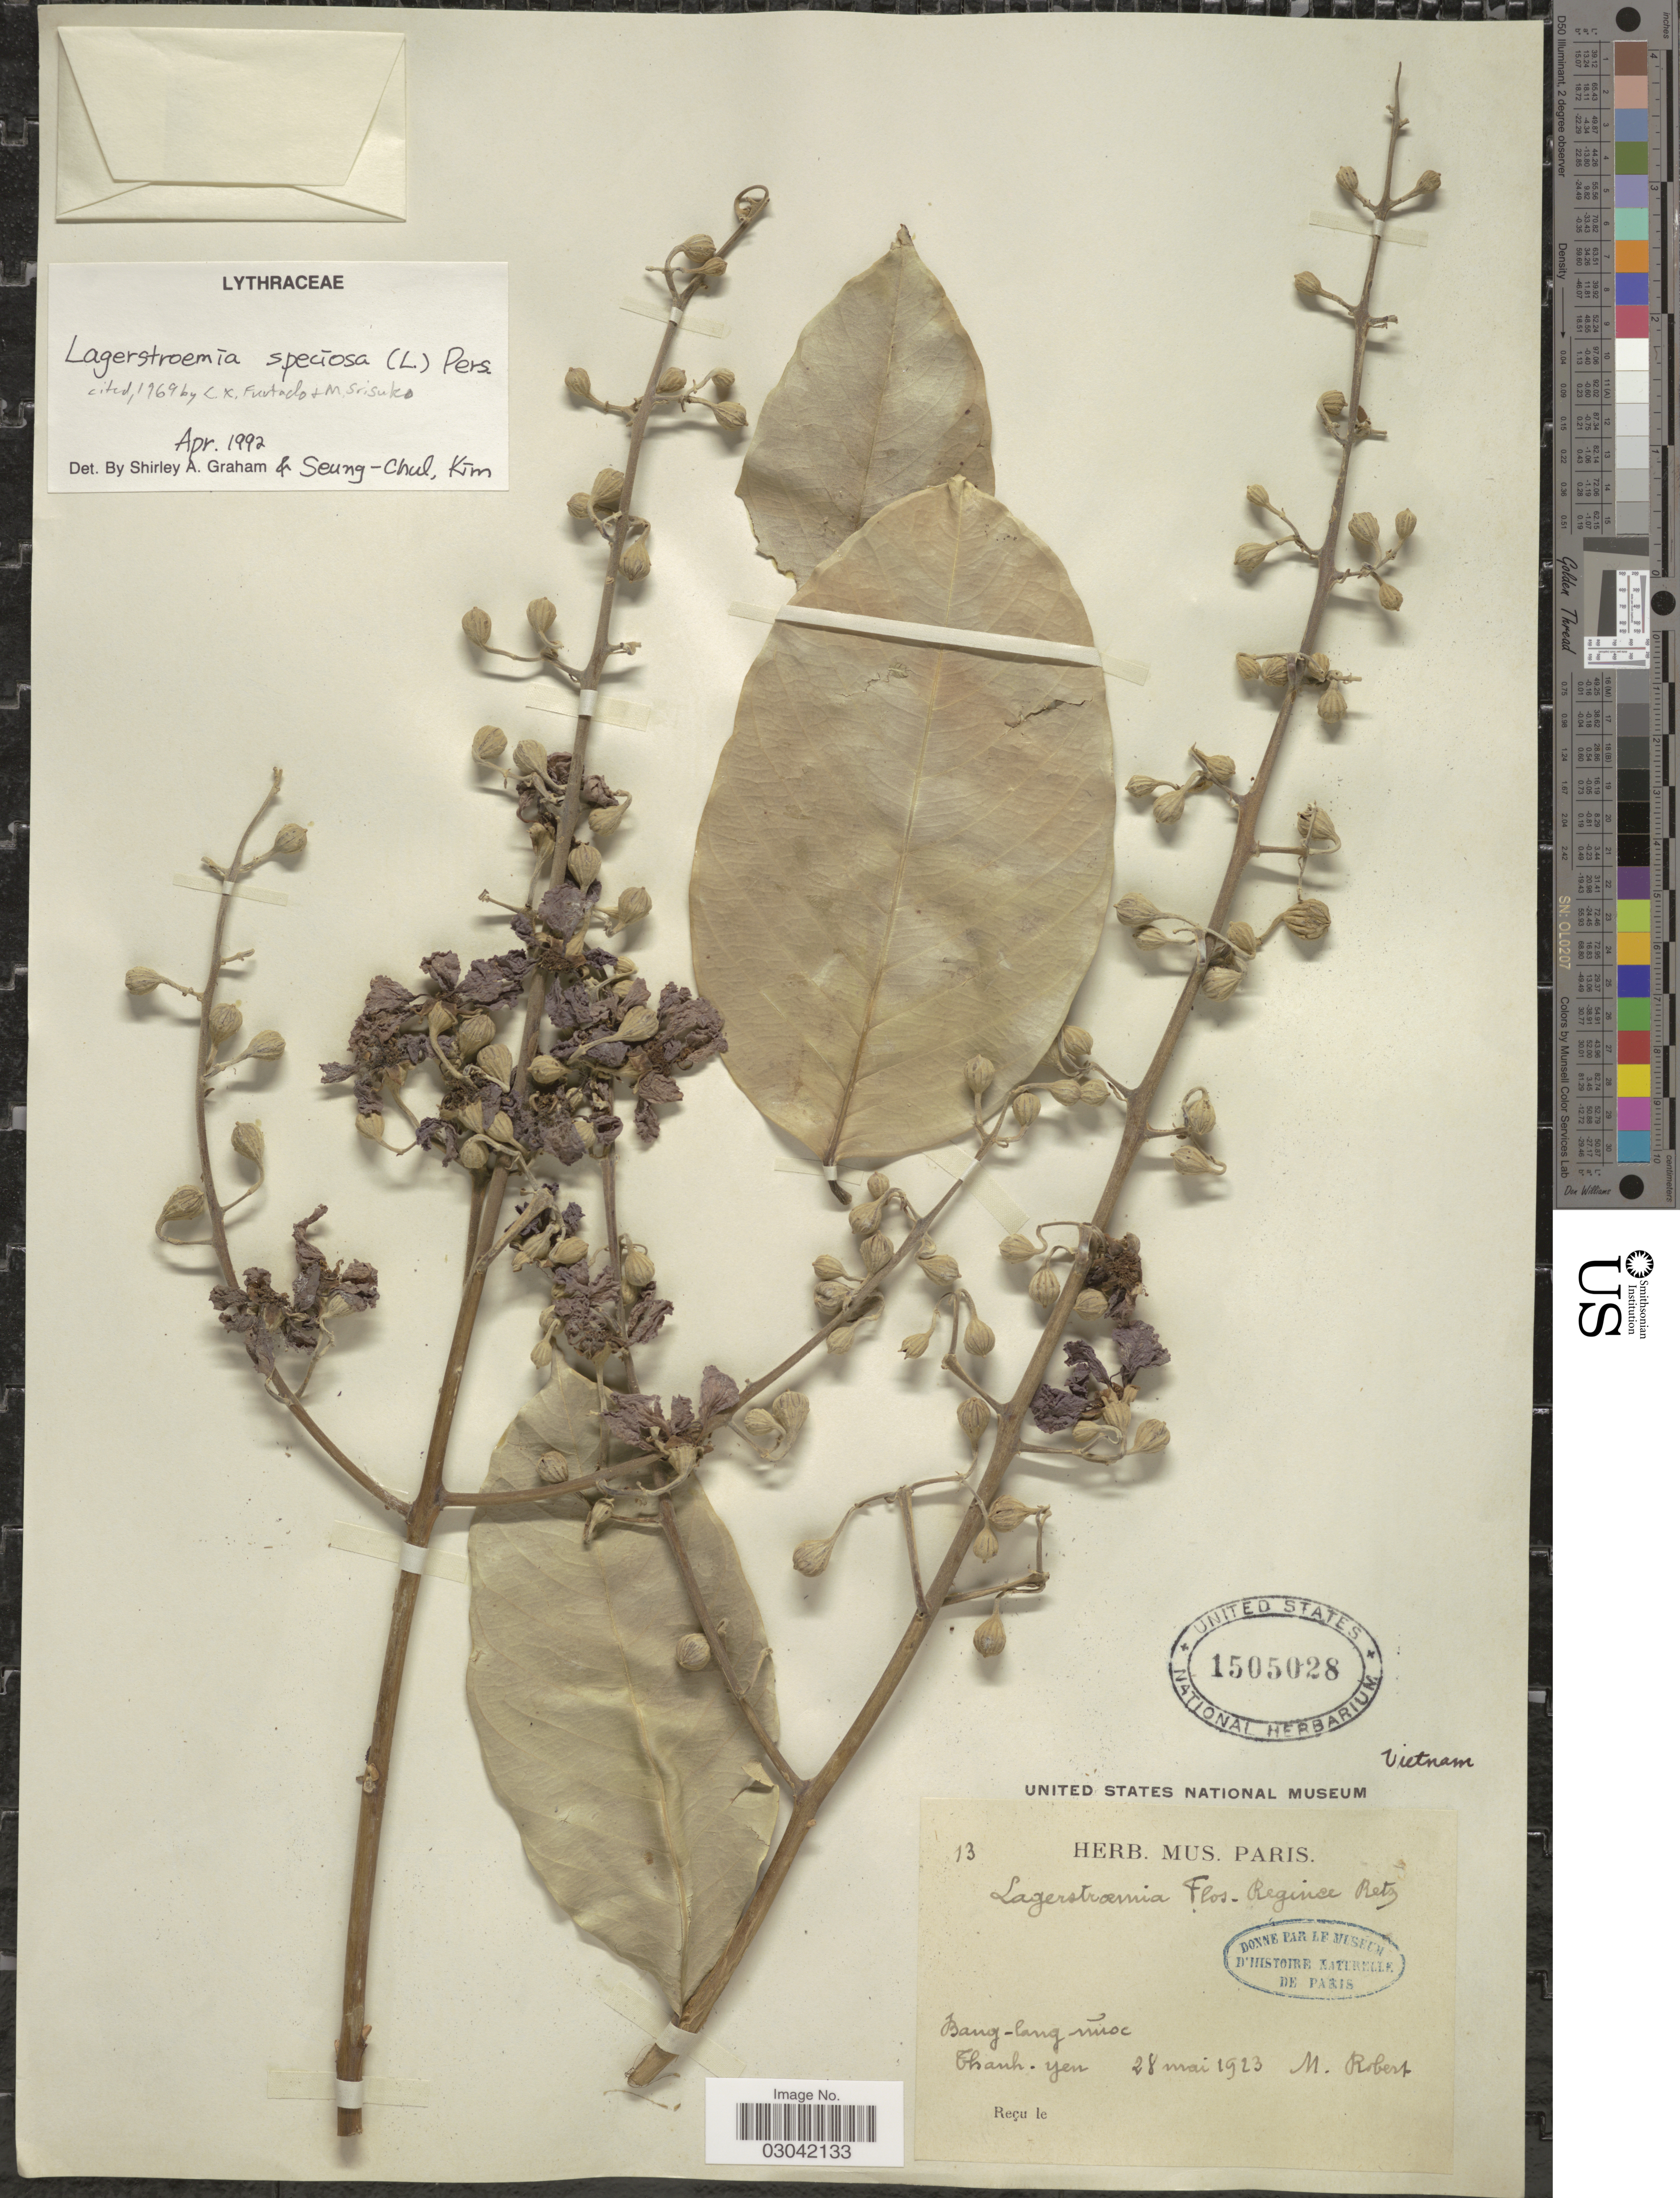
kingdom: Plantae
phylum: Tracheophyta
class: Magnoliopsida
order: Myrtales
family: Lythraceae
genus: Lagerstroemia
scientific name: Lagerstroemia speciosa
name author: (L.) Pers.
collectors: M. Robert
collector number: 13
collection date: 1923-05-28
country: Vietnam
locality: Bang-lang nuoc. Thanh - yen.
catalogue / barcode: US 1505028